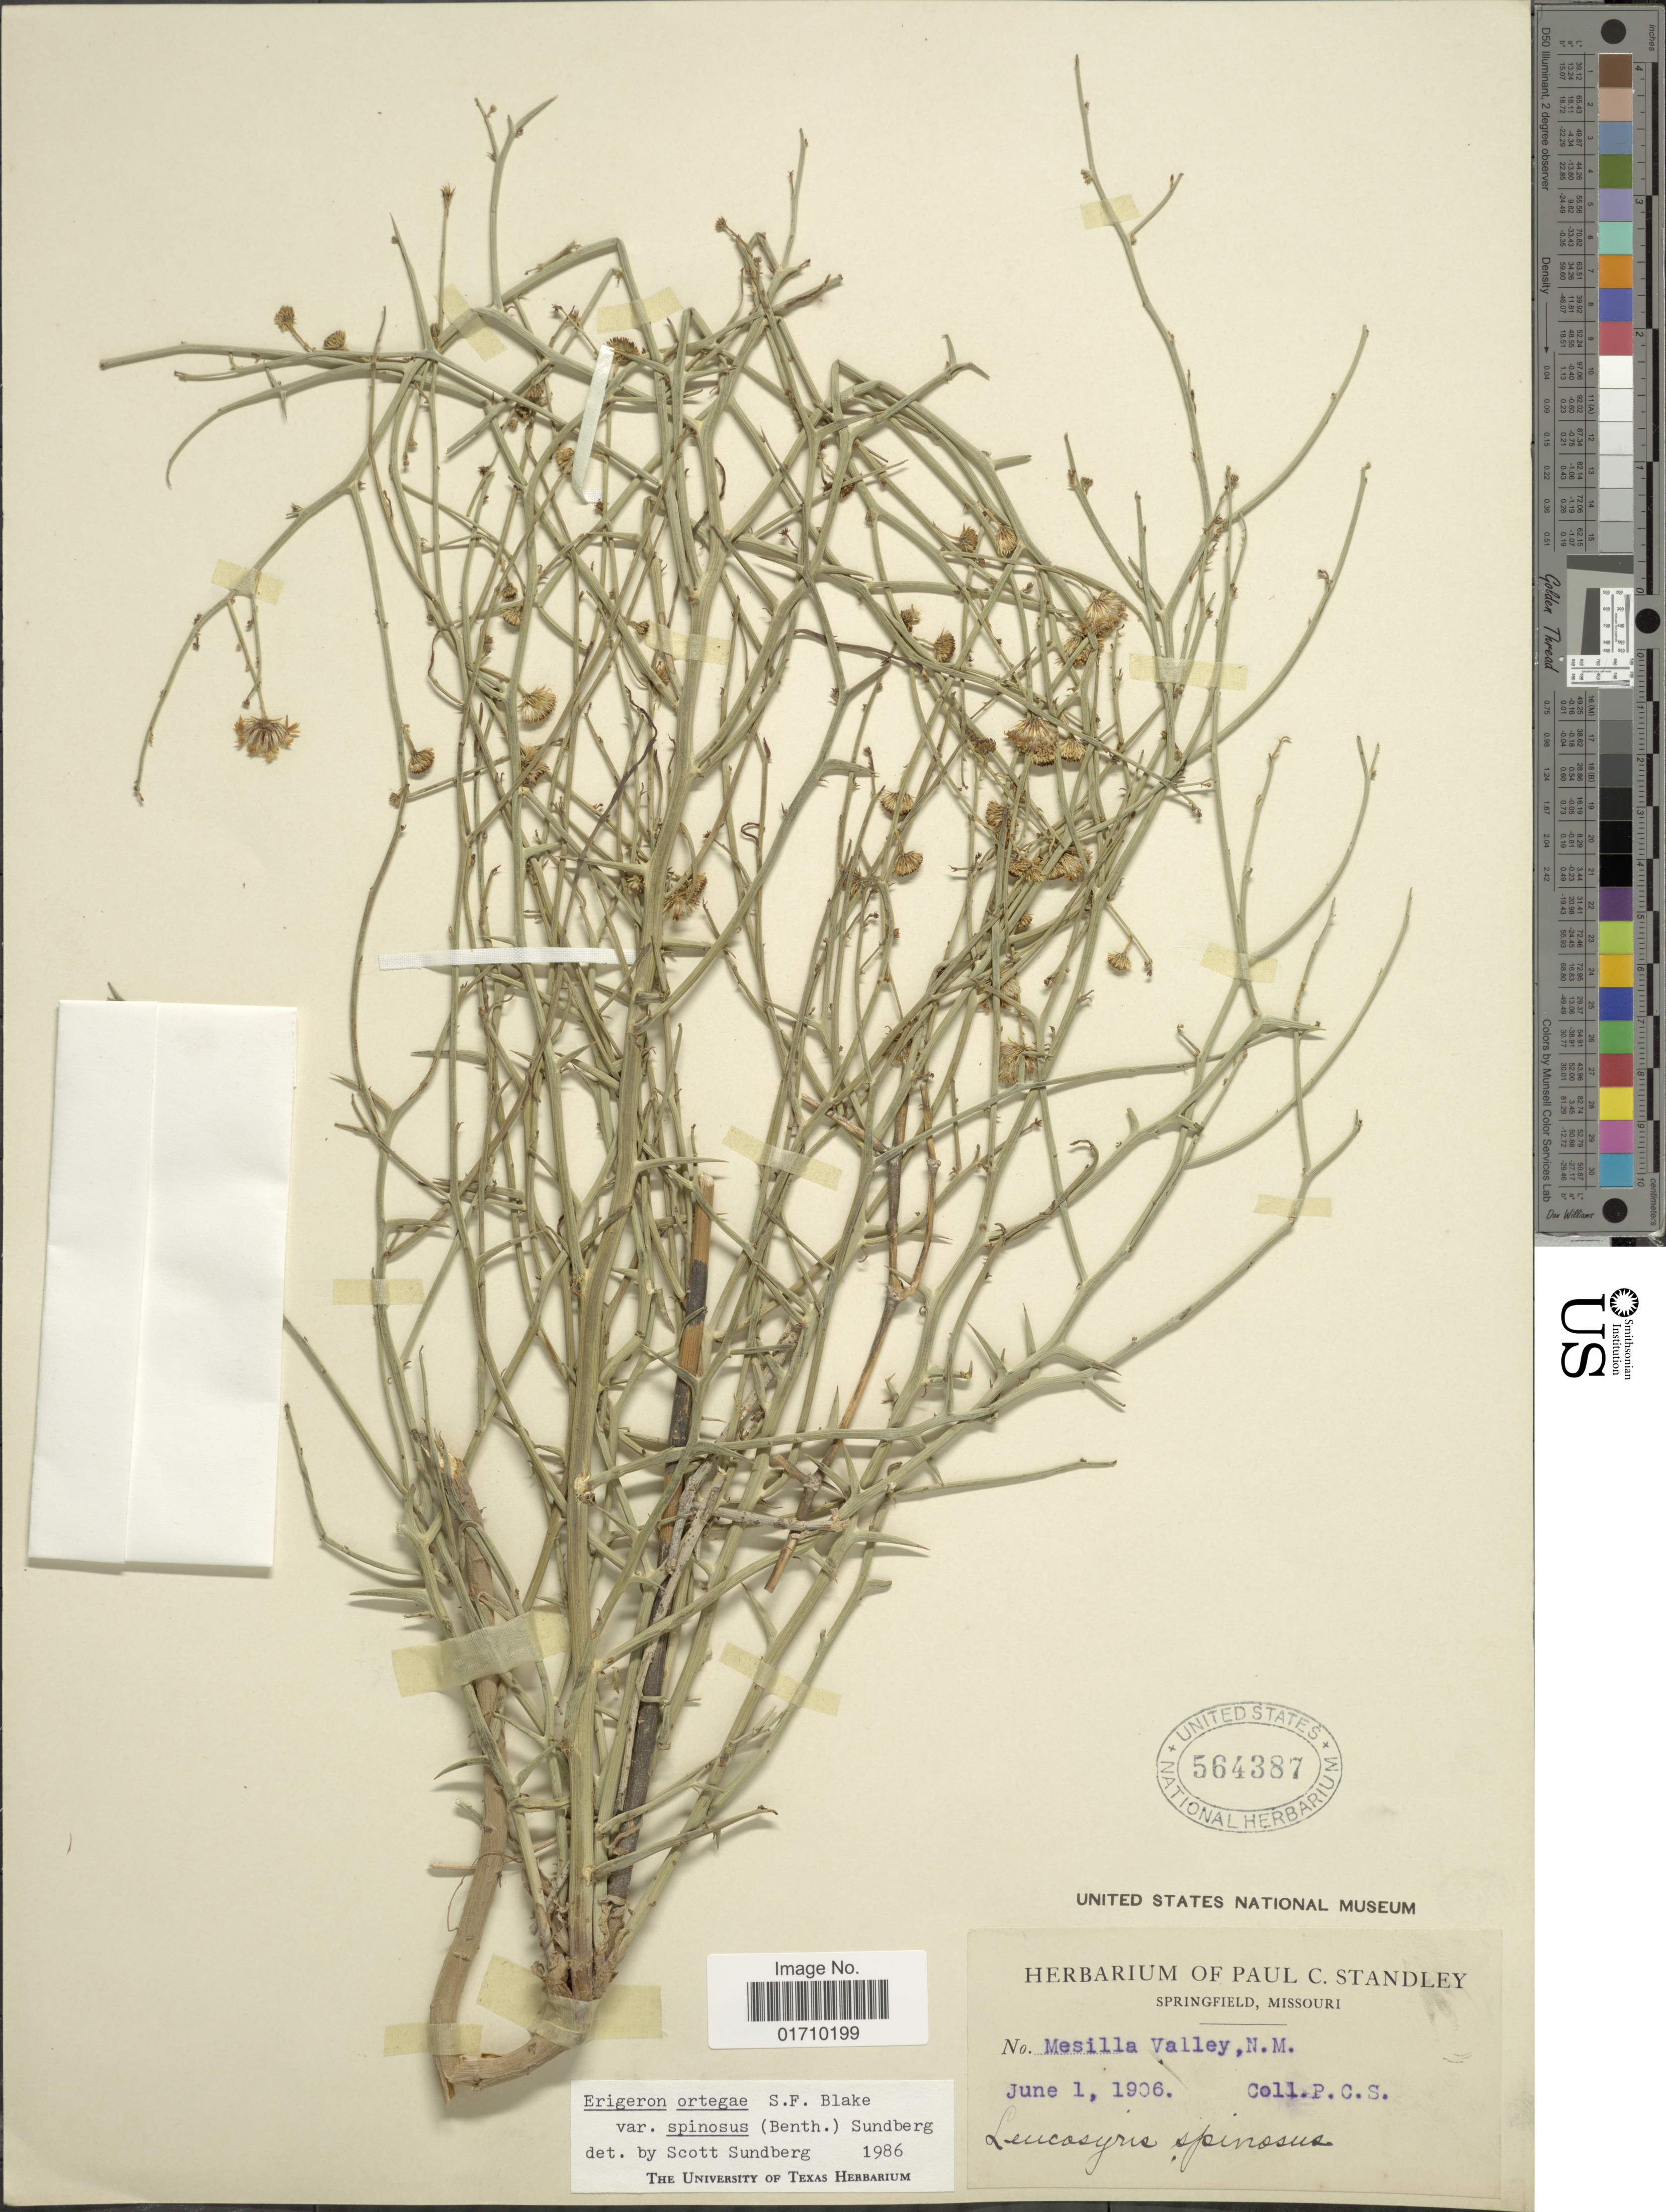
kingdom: Plantae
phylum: Tracheophyta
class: Magnoliopsida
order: Asterales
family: Asteraceae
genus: Chloracantha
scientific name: Chloracantha spinosa var. spinosa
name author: (Benth.) G.L. Nesom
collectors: P. C. Standley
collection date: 1906-06-01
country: United States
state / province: New Mexico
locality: Mesilla Valley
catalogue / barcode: US 564387